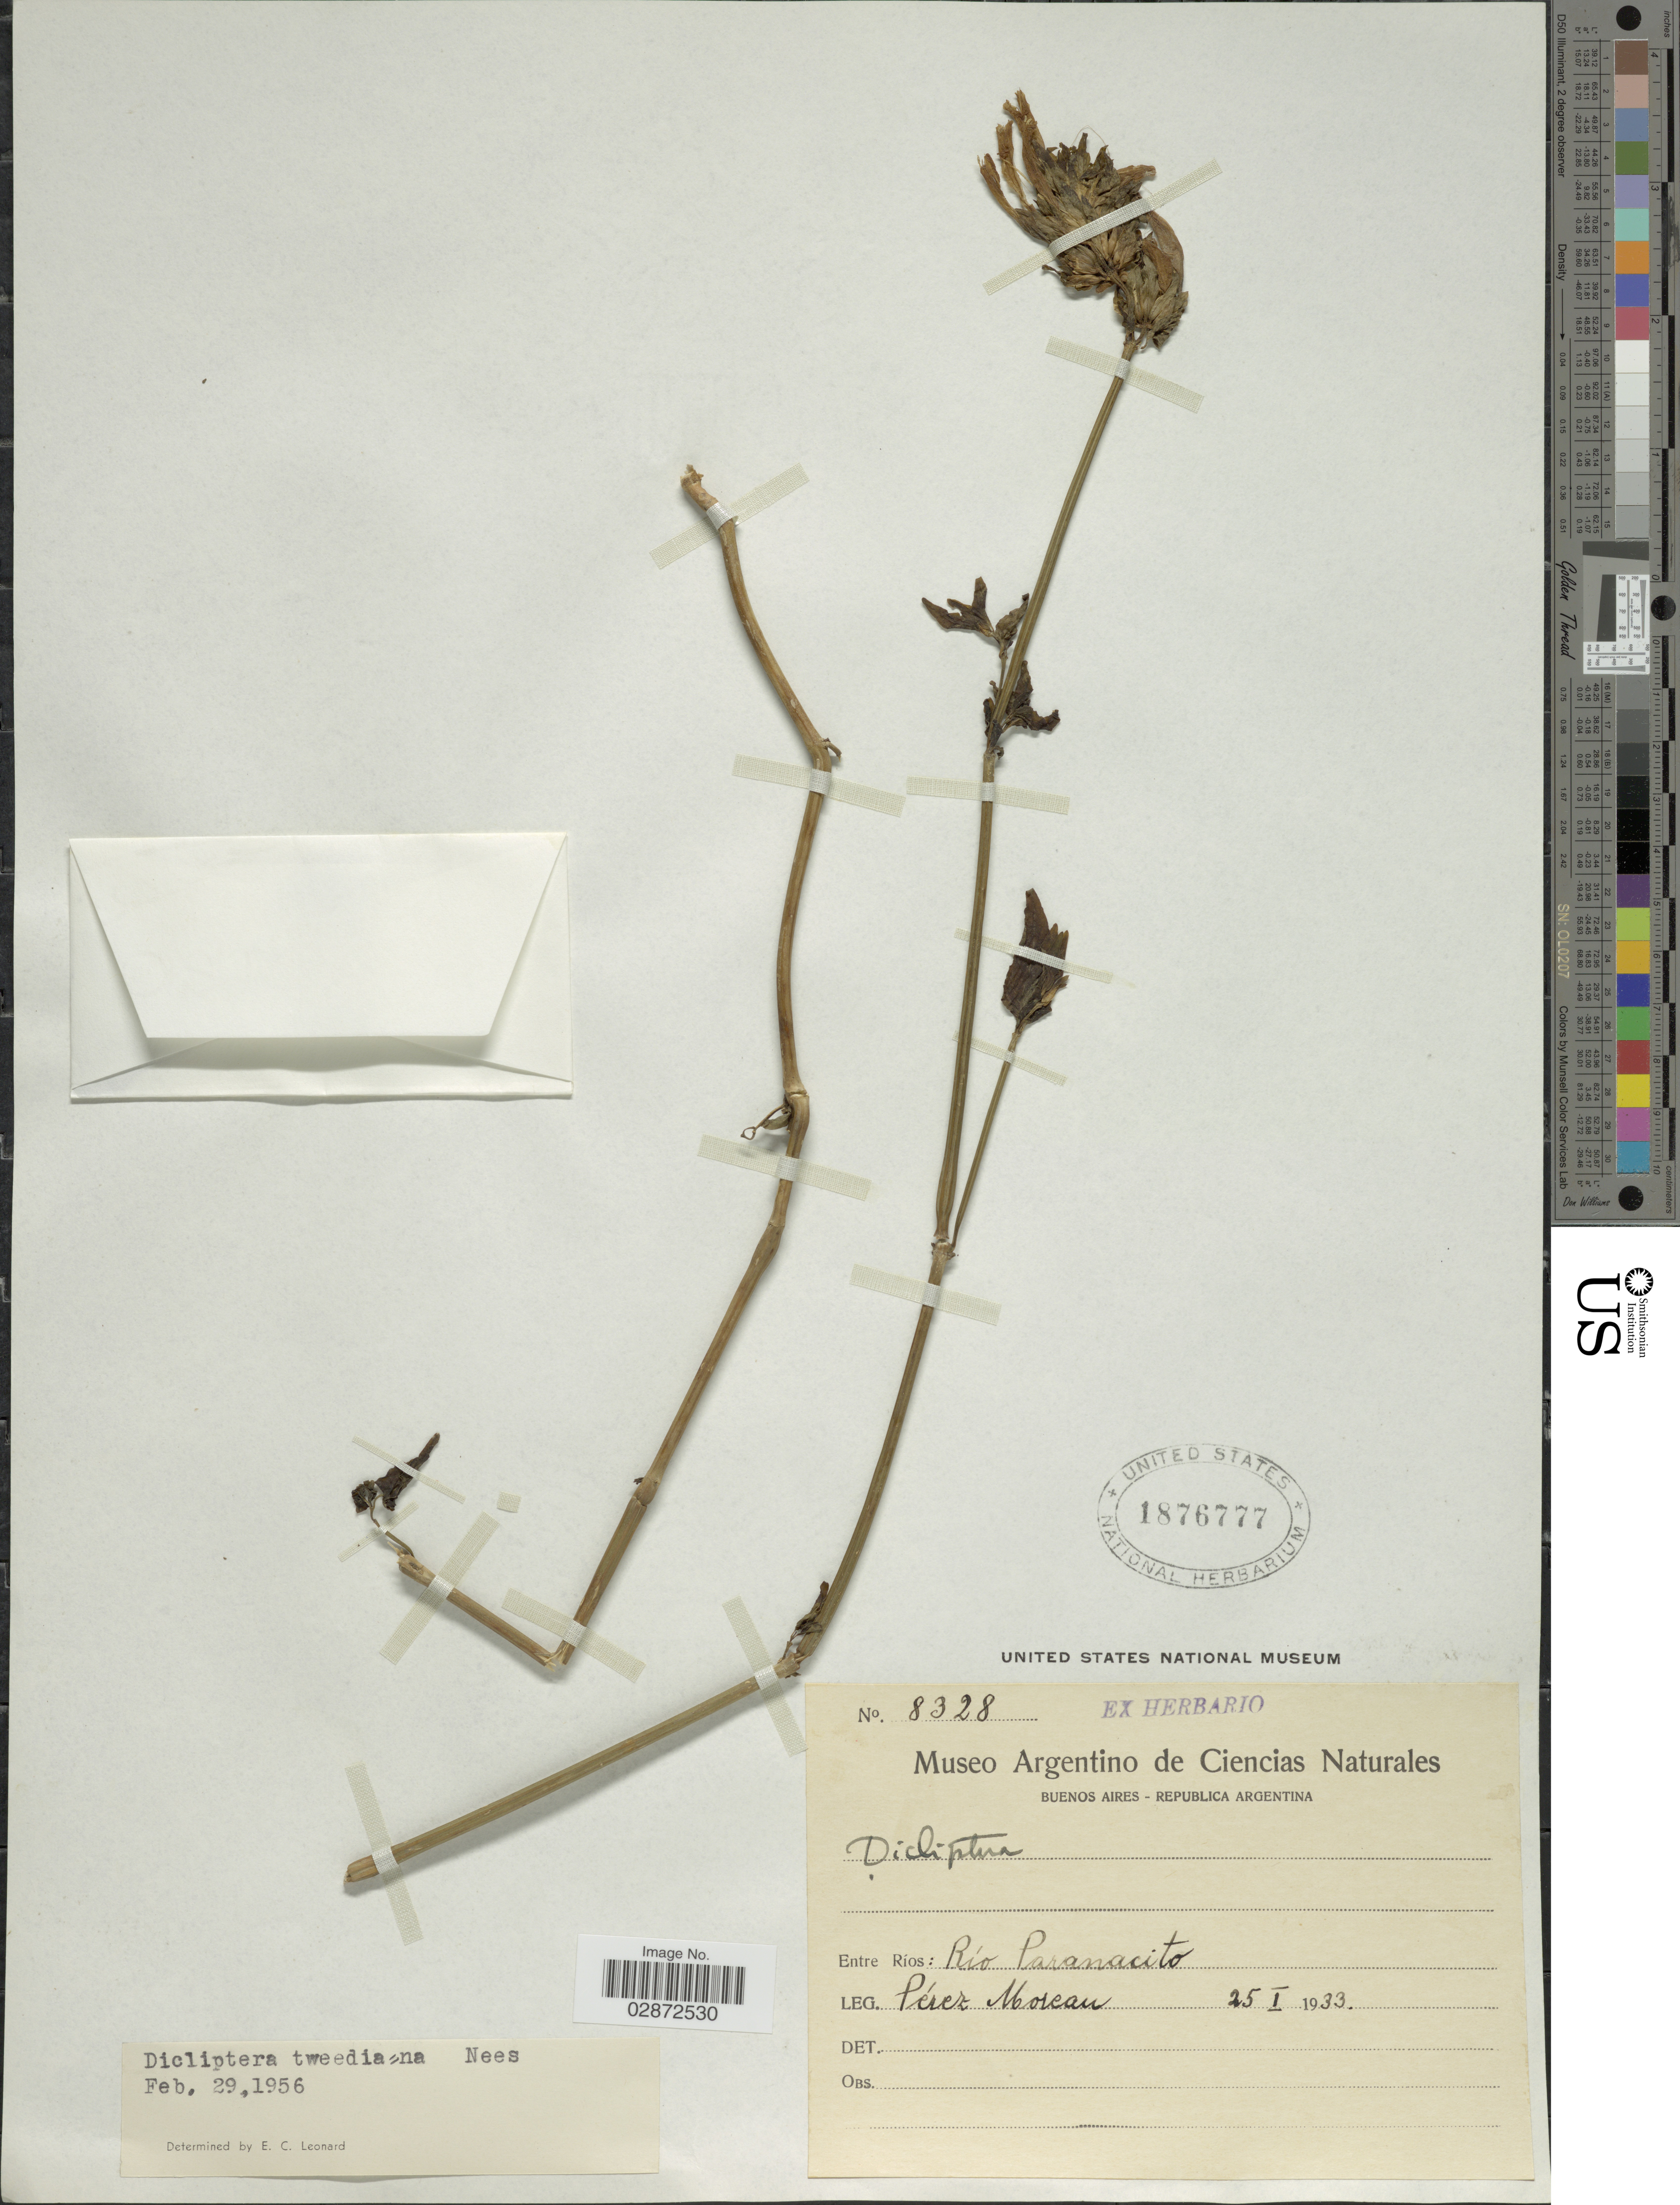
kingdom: Plantae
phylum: Tracheophyta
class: Magnoliopsida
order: Lamiales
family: Acanthaceae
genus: Dicliptera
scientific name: Dicliptera squarrosa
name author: Nees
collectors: P. Moreau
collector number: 8328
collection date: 1933-01-25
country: Argentina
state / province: Entre Rios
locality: Río Paranacito.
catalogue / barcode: US 1876777